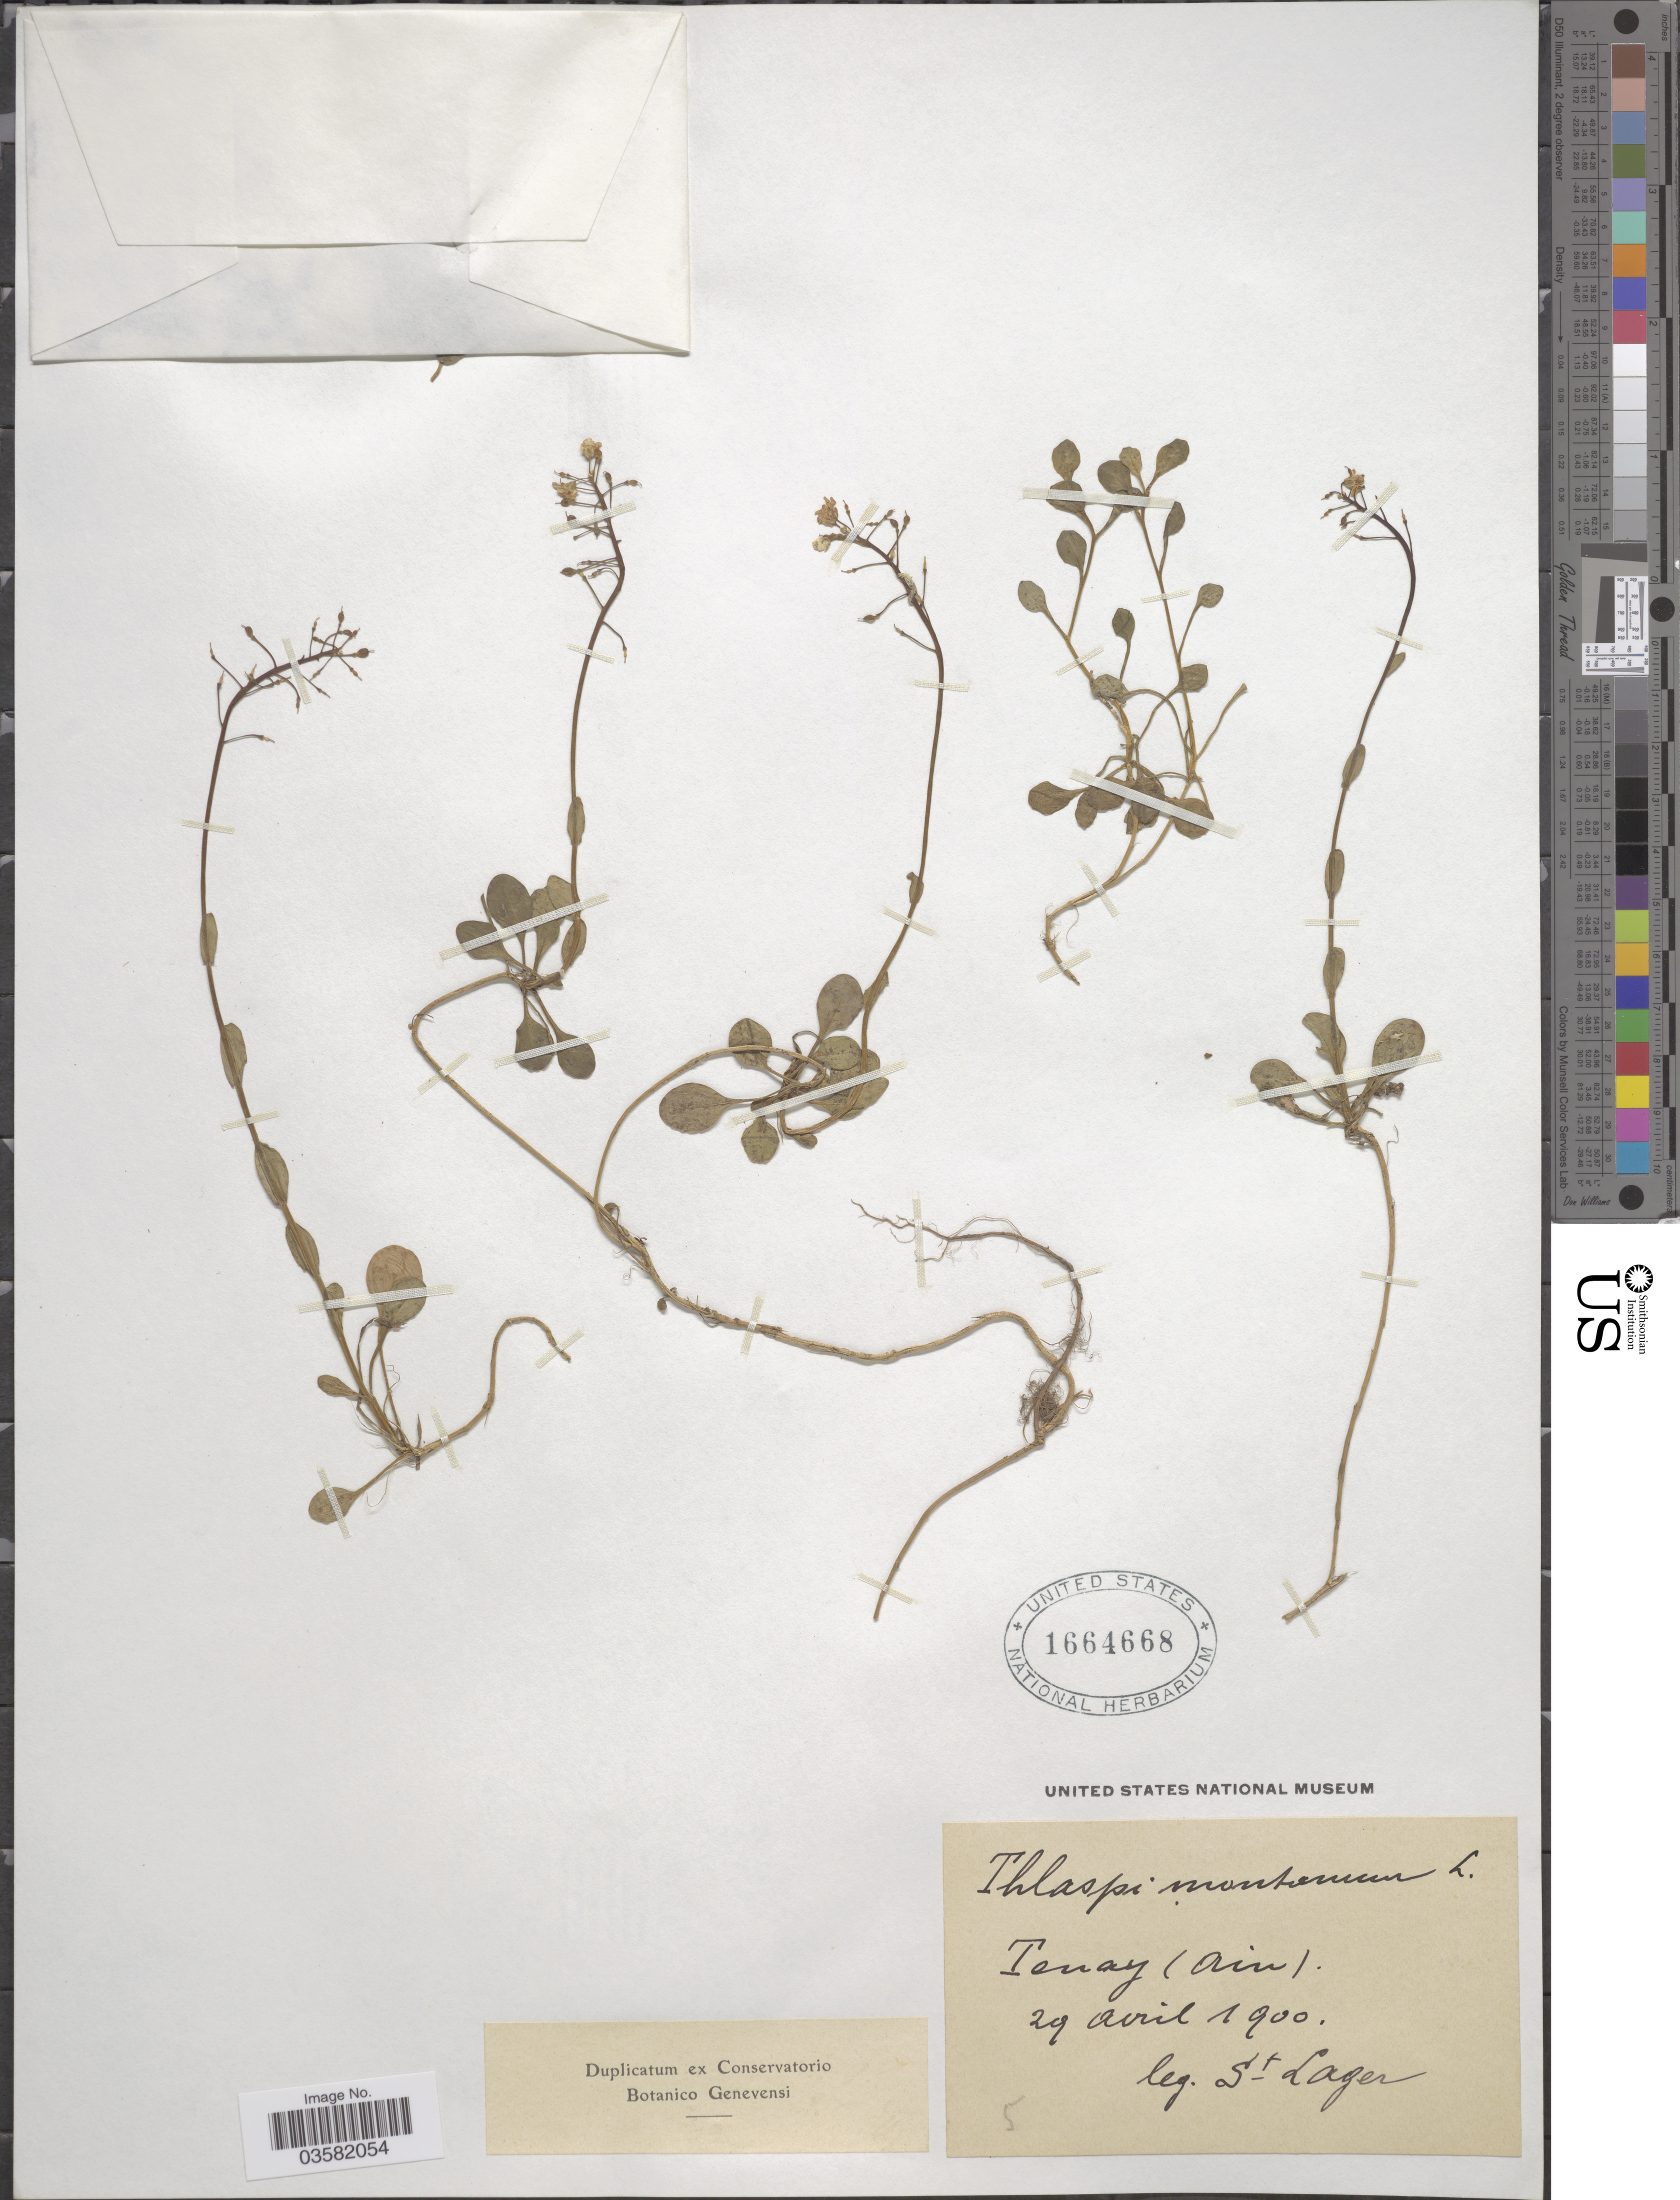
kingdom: Plantae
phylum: Tracheophyta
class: Magnoliopsida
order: Brassicales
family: Brassicaceae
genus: Thlaspi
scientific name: Thlaspi montanum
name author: L.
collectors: -. St. Lager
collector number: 5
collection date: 1900-04-29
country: France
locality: Tenay (Ain).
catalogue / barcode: US 1664668